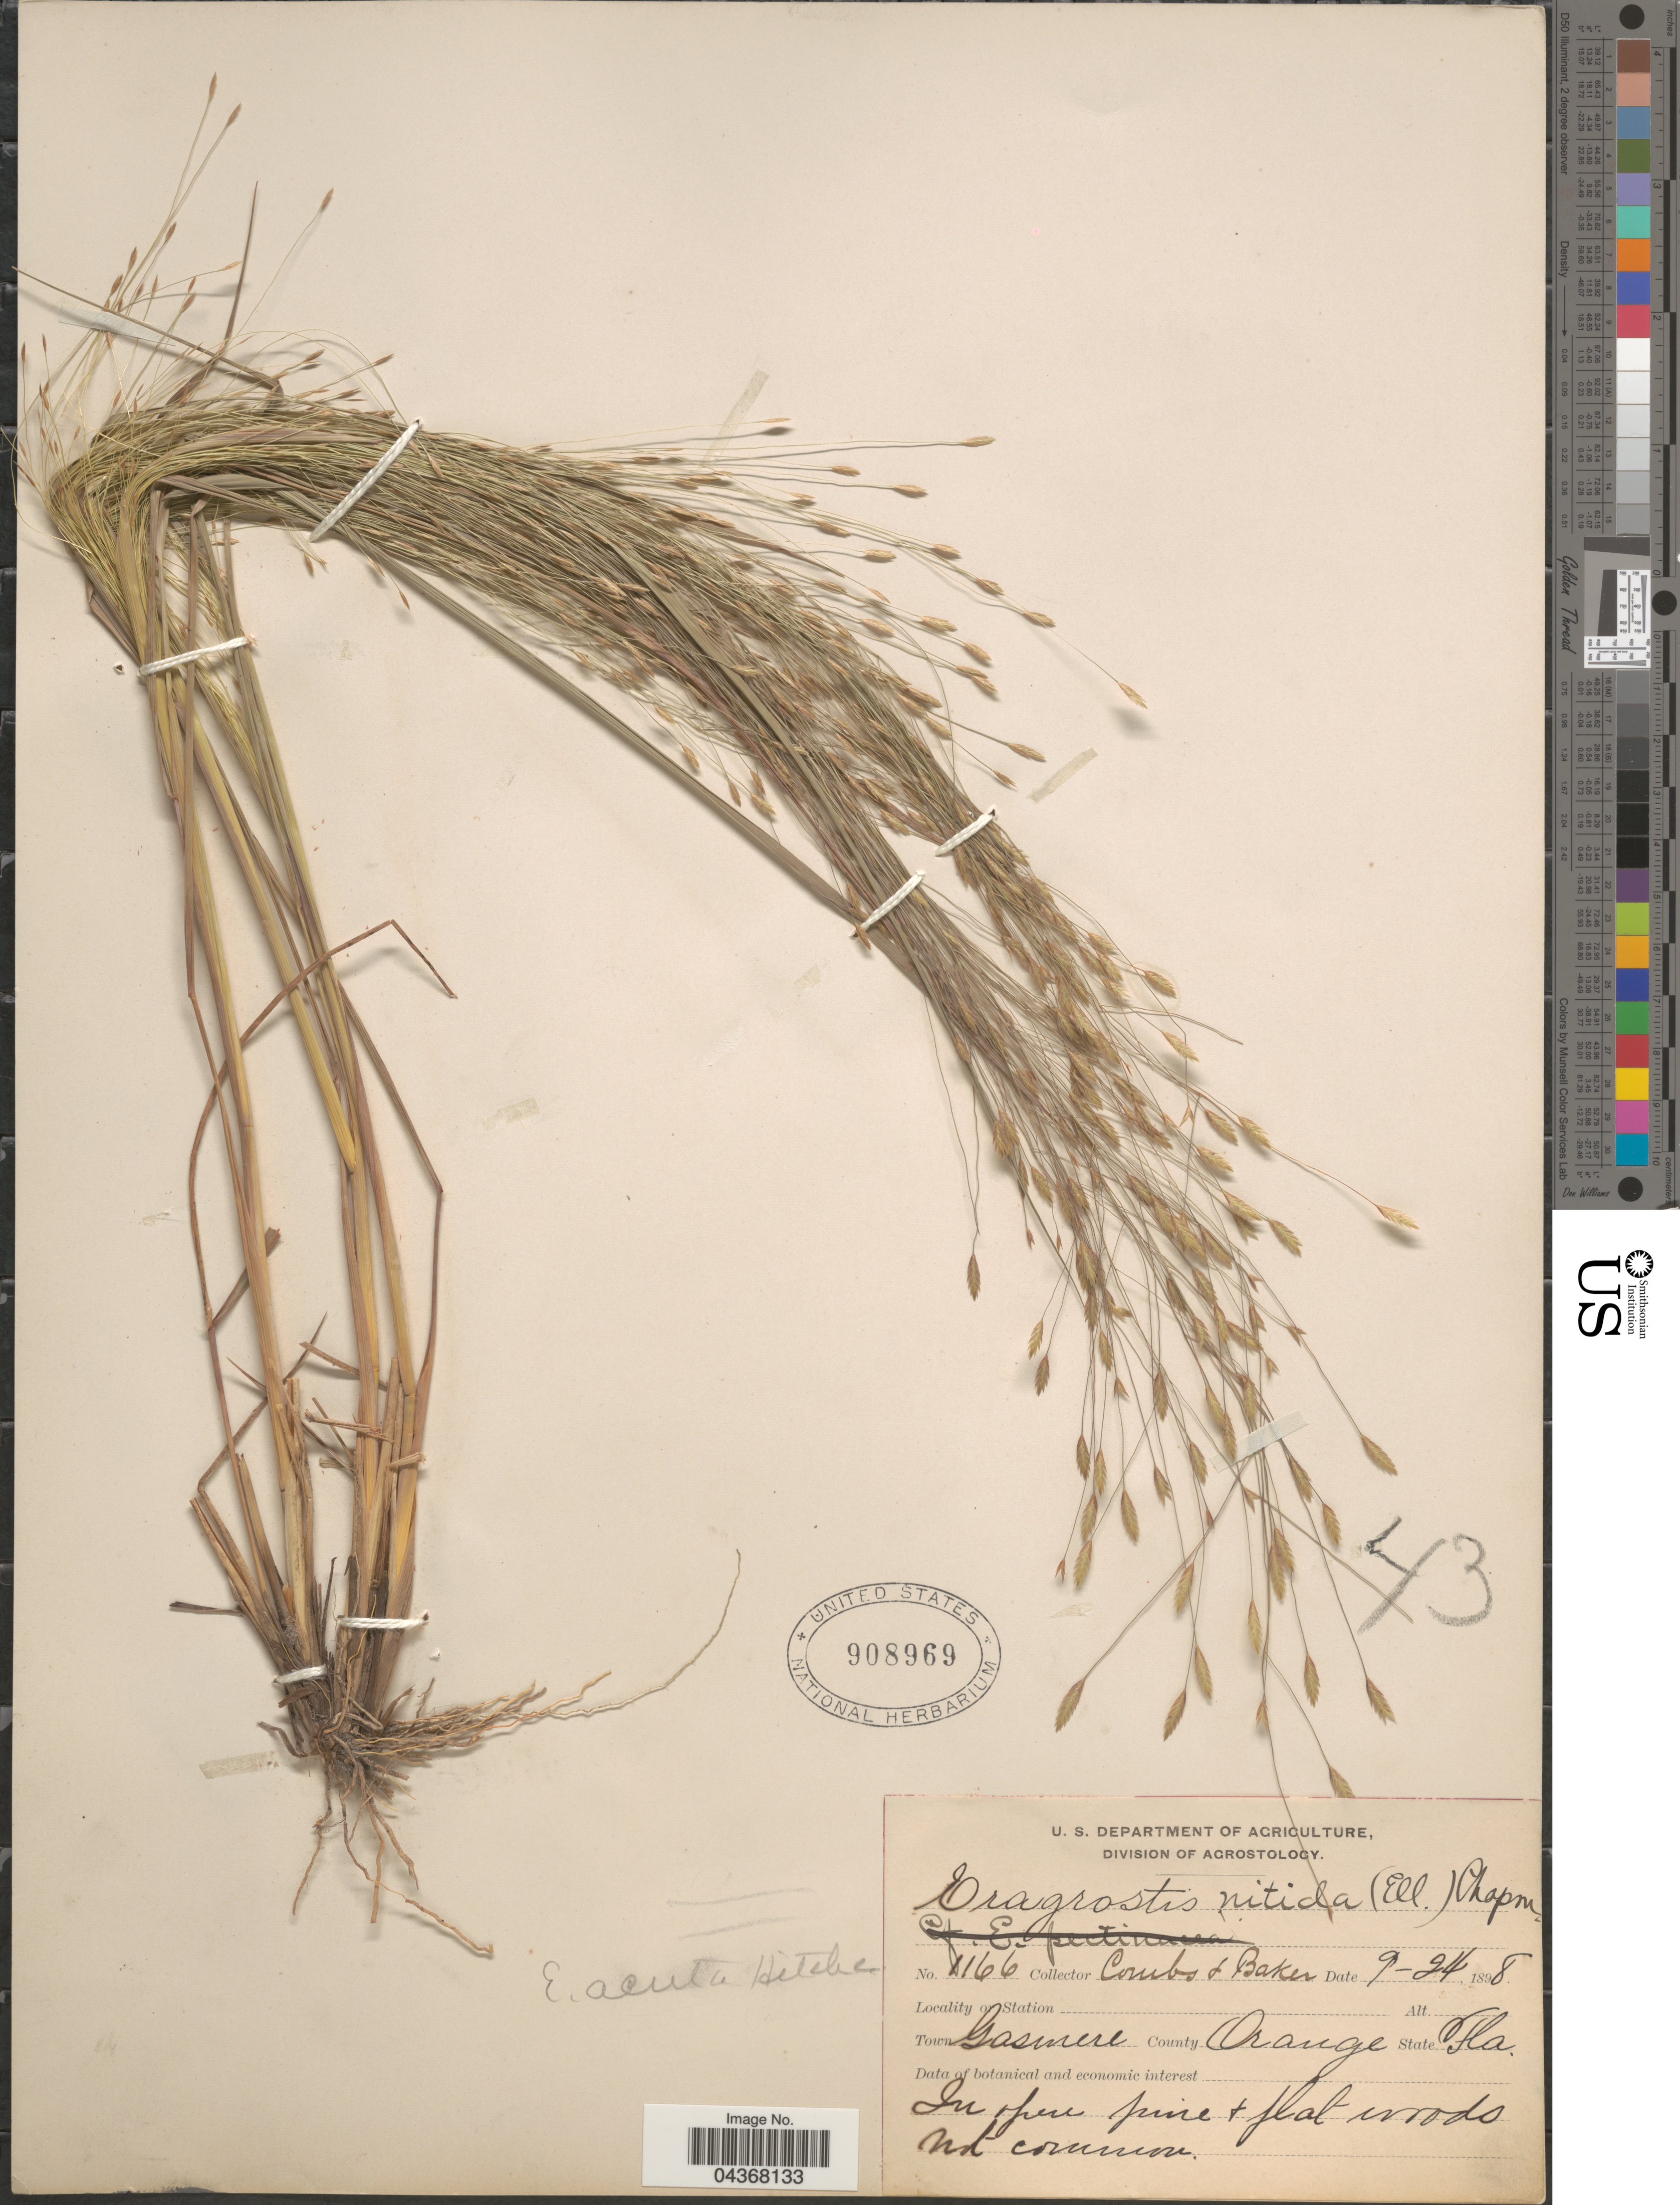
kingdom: Plantae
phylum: Tracheophyta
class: Liliopsida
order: Poales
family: Poaceae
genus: Eragrostis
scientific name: Eragrostis elliottii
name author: S. Watson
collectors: -. Combs & -- Baker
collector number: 1166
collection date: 1898-09-24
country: United States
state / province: Florida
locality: Town Gasmere. County Orange.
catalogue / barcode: US 908969